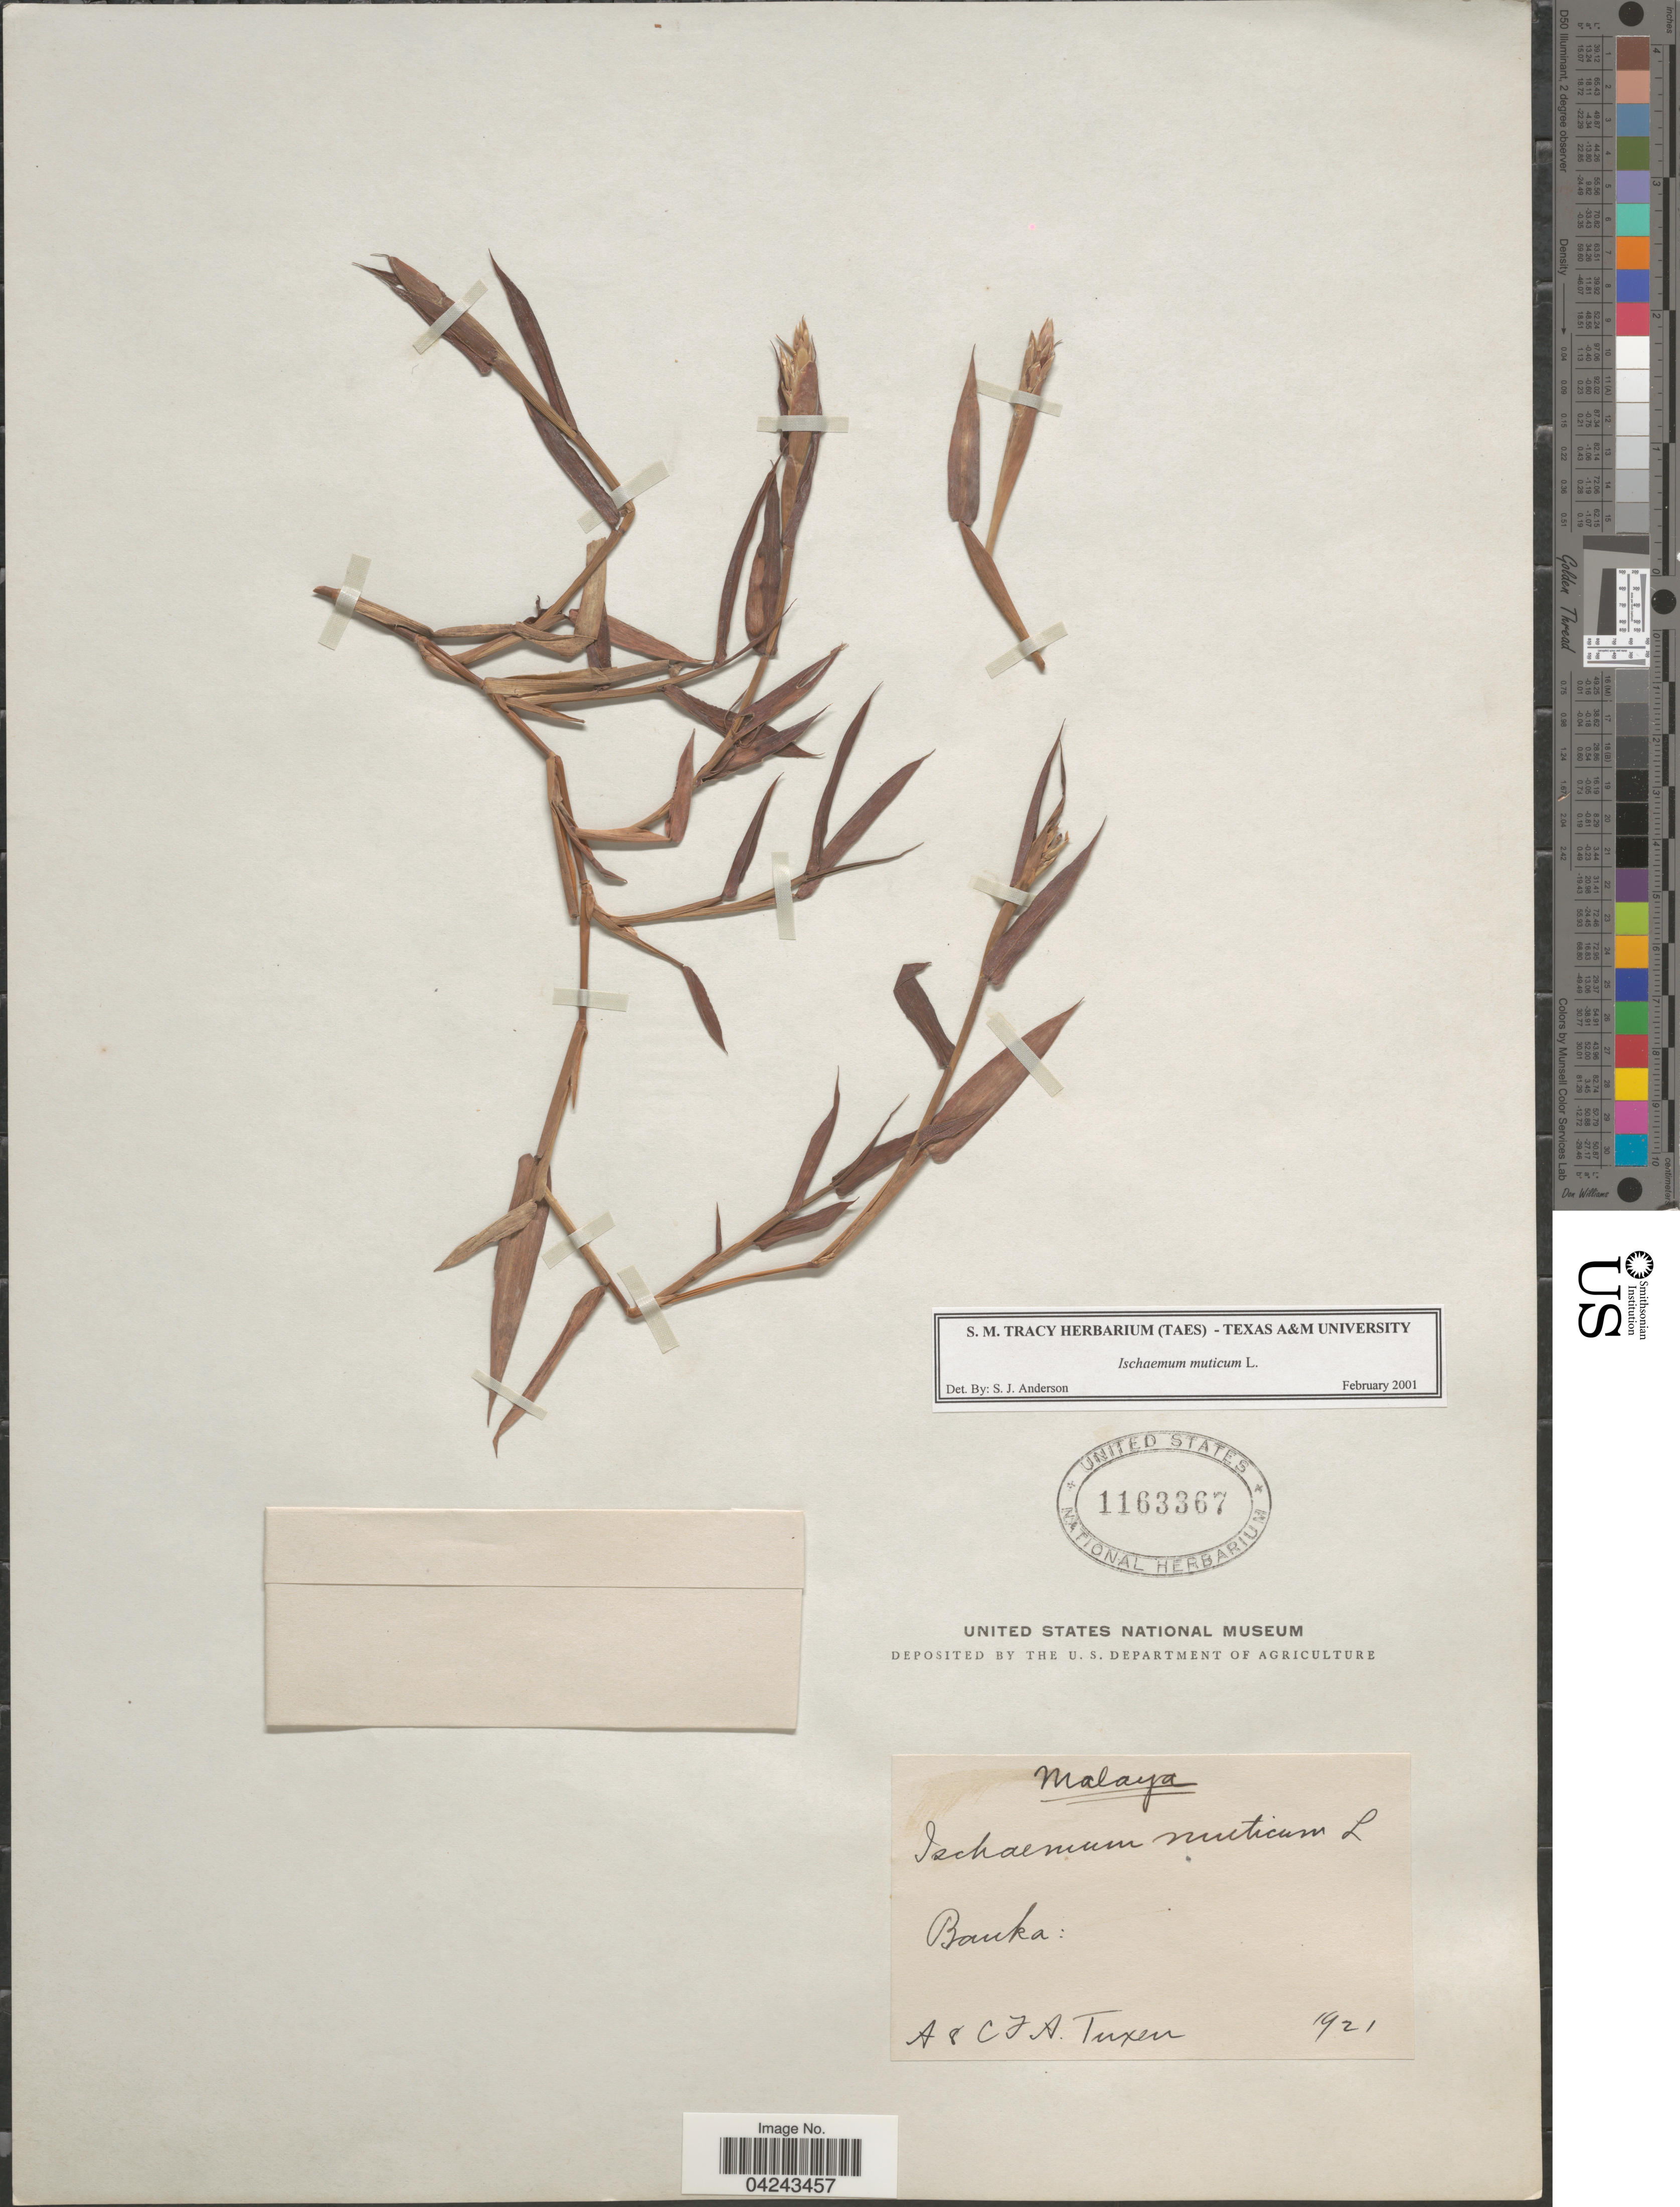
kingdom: Plantae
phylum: Tracheophyta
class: Liliopsida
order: Poales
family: Poaceae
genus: Ischaemum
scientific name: Ischaemum muticum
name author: L.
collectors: A. Tuxen & C. Tuxen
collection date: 1921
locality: Malaya. Banka.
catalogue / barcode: US 1163367